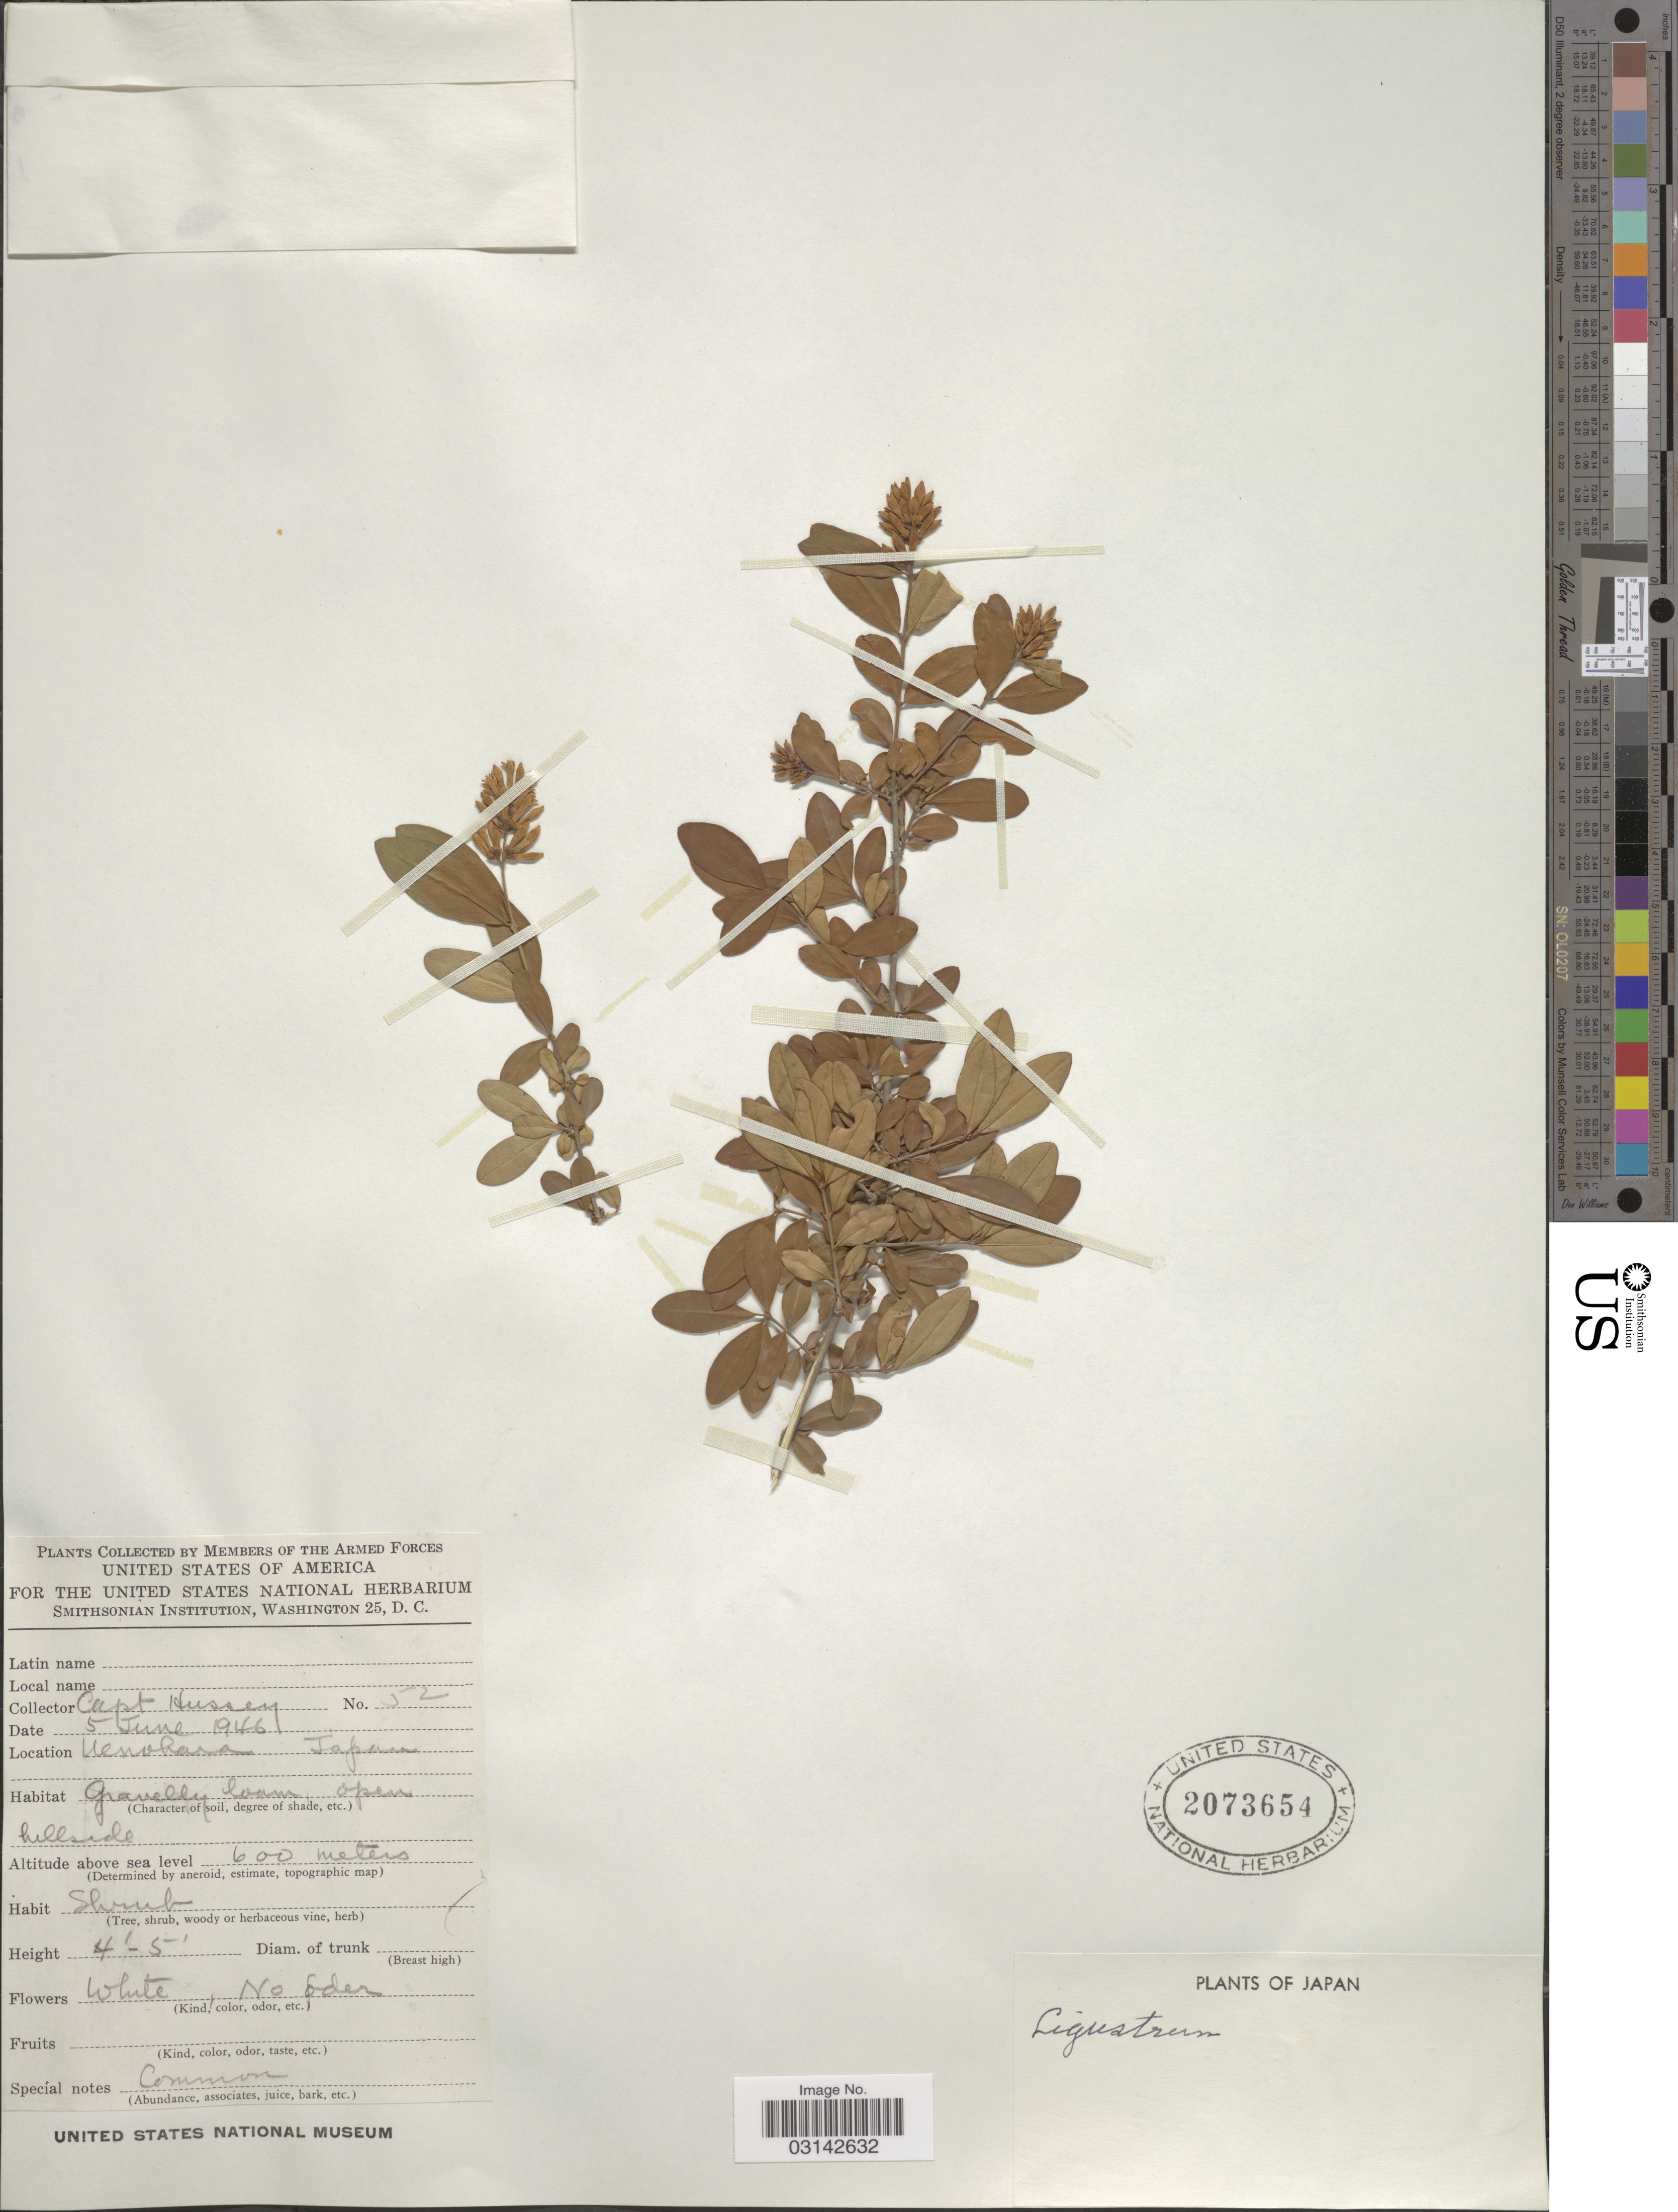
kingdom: Plantae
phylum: Tracheophyta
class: Magnoliopsida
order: Lamiales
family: Oleaceae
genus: Ligustrum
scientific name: Ligustrum sp.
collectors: A. Hussey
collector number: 52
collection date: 1946-06-05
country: Japan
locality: Uenohara.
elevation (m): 600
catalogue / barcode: US 2073654